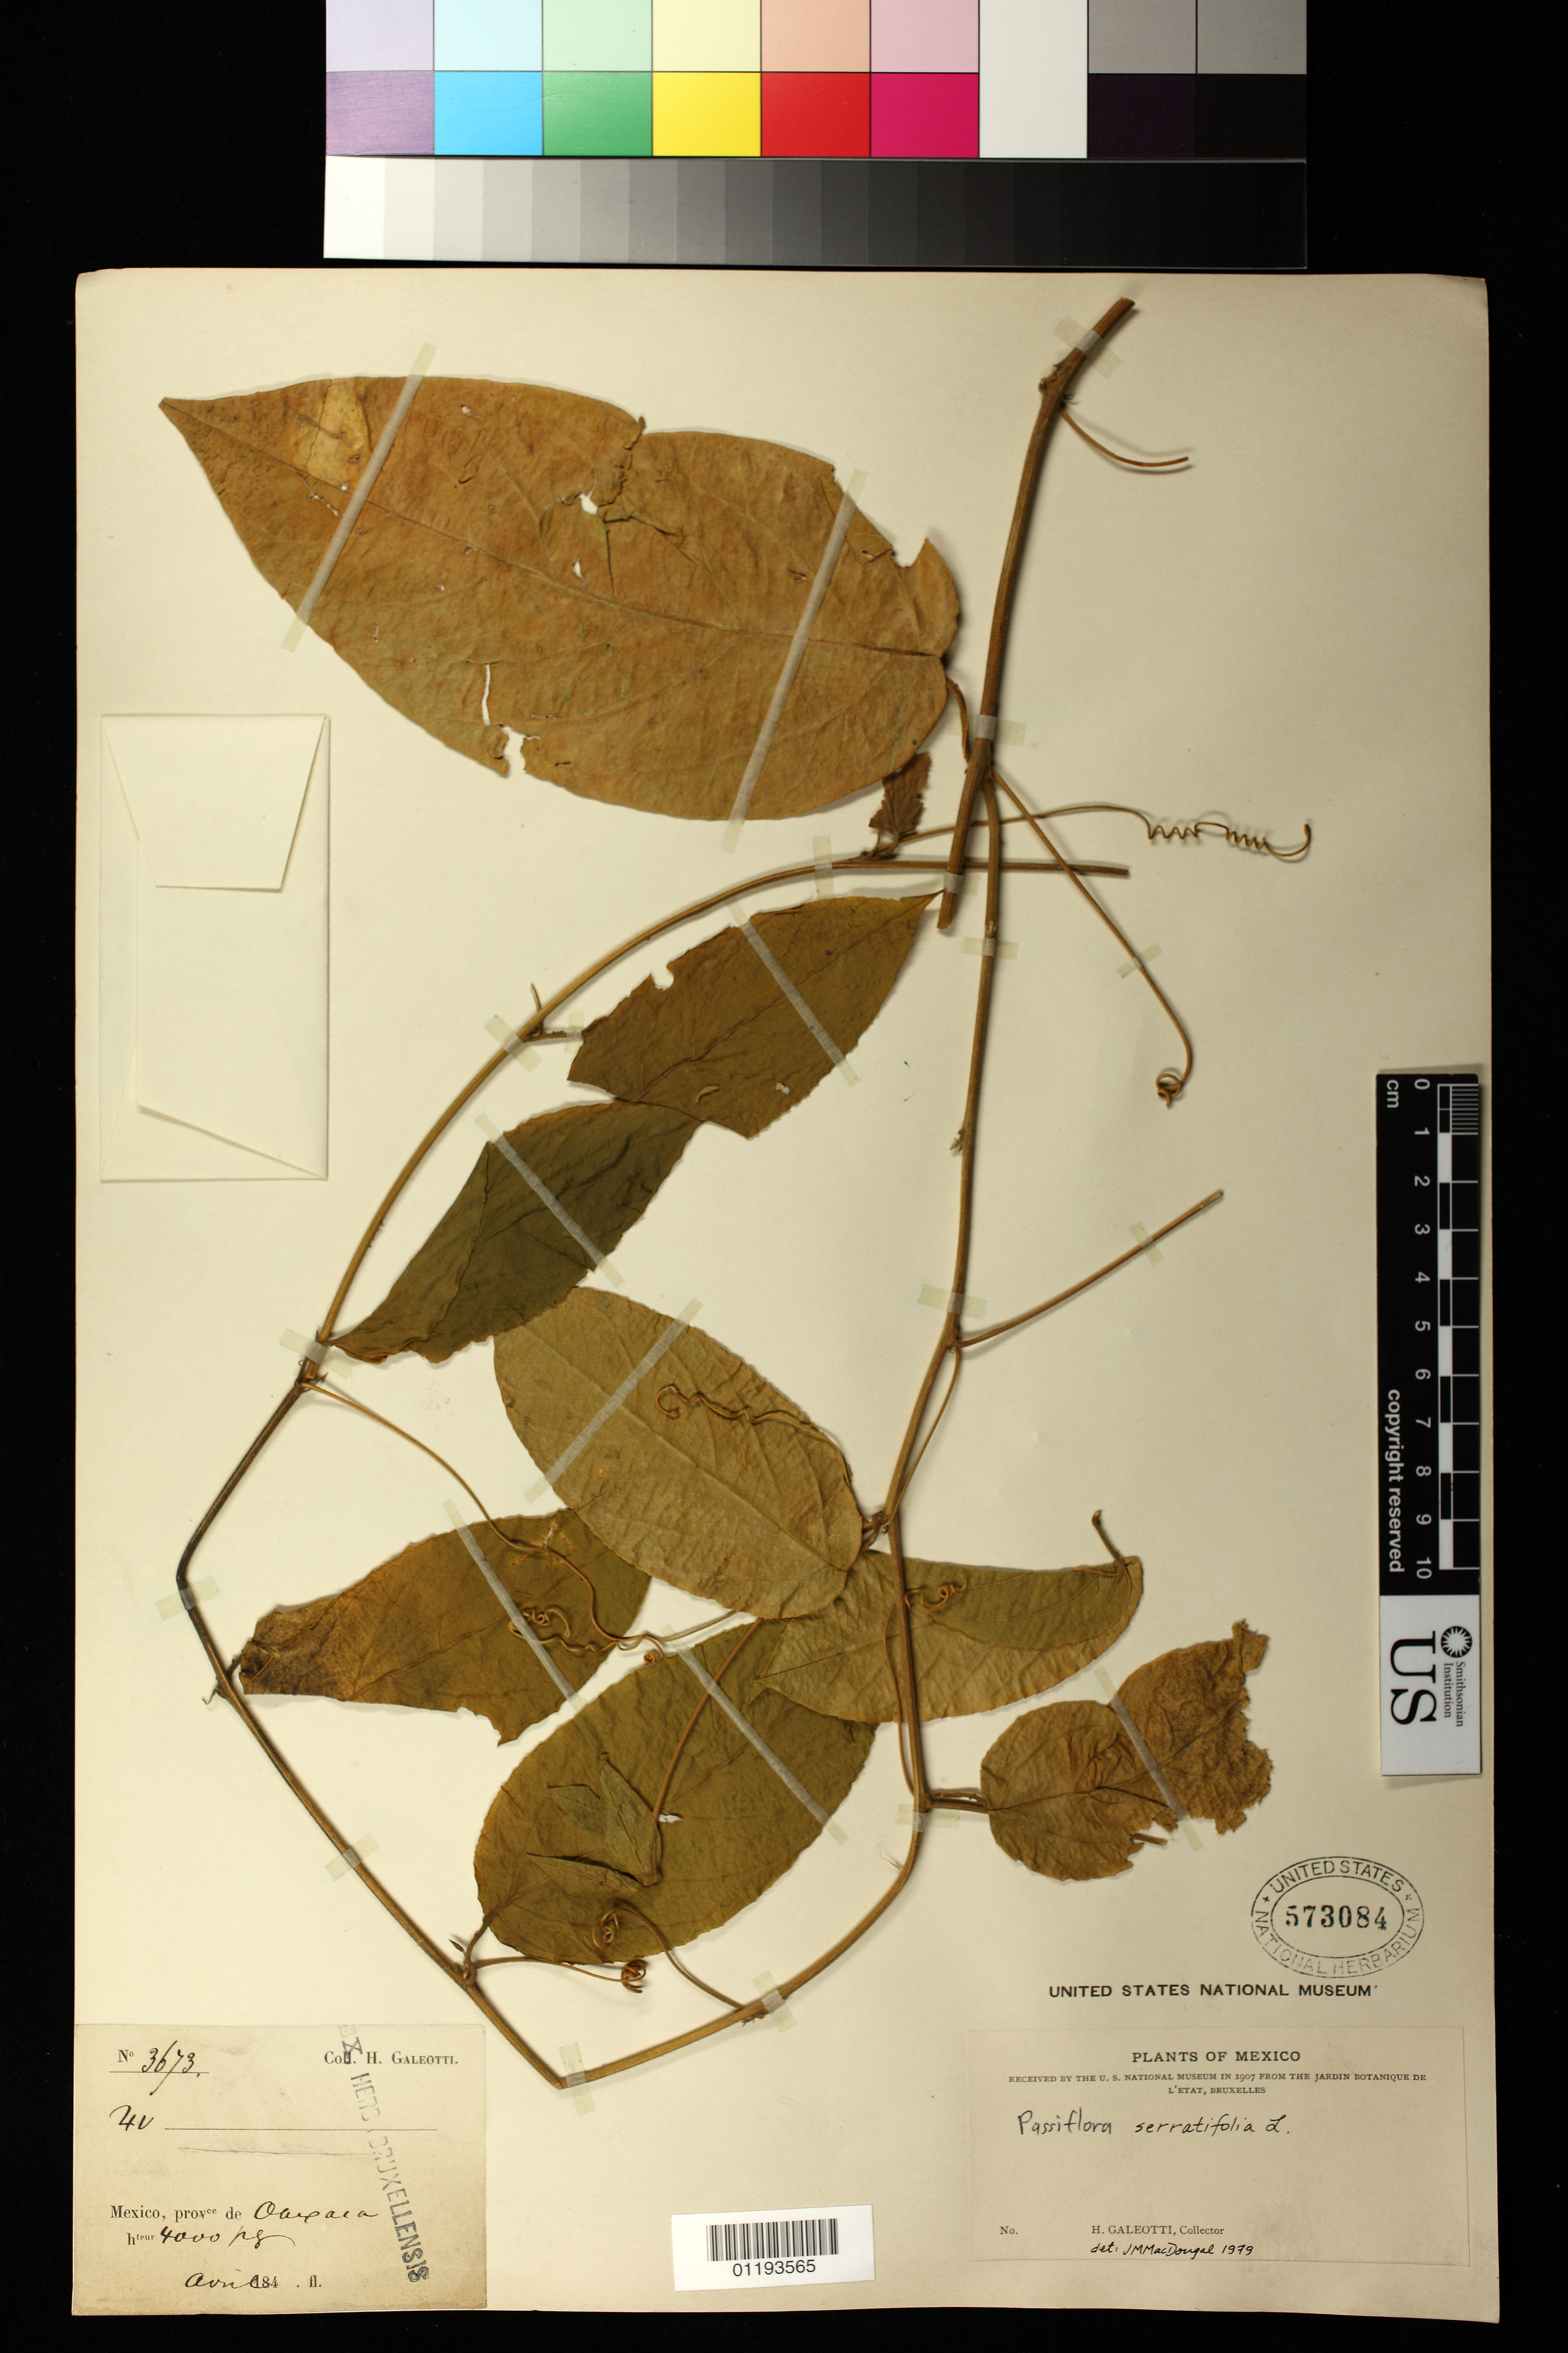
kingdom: Plantae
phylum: Tracheophyta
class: Magnoliopsida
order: Malpighiales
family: Passifloraceae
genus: Passiflora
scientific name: Passiflora serratifolia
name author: L.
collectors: H. G. Galeotti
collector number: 3673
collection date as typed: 184-04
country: Mexico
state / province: Oaxaca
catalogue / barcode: US 573084